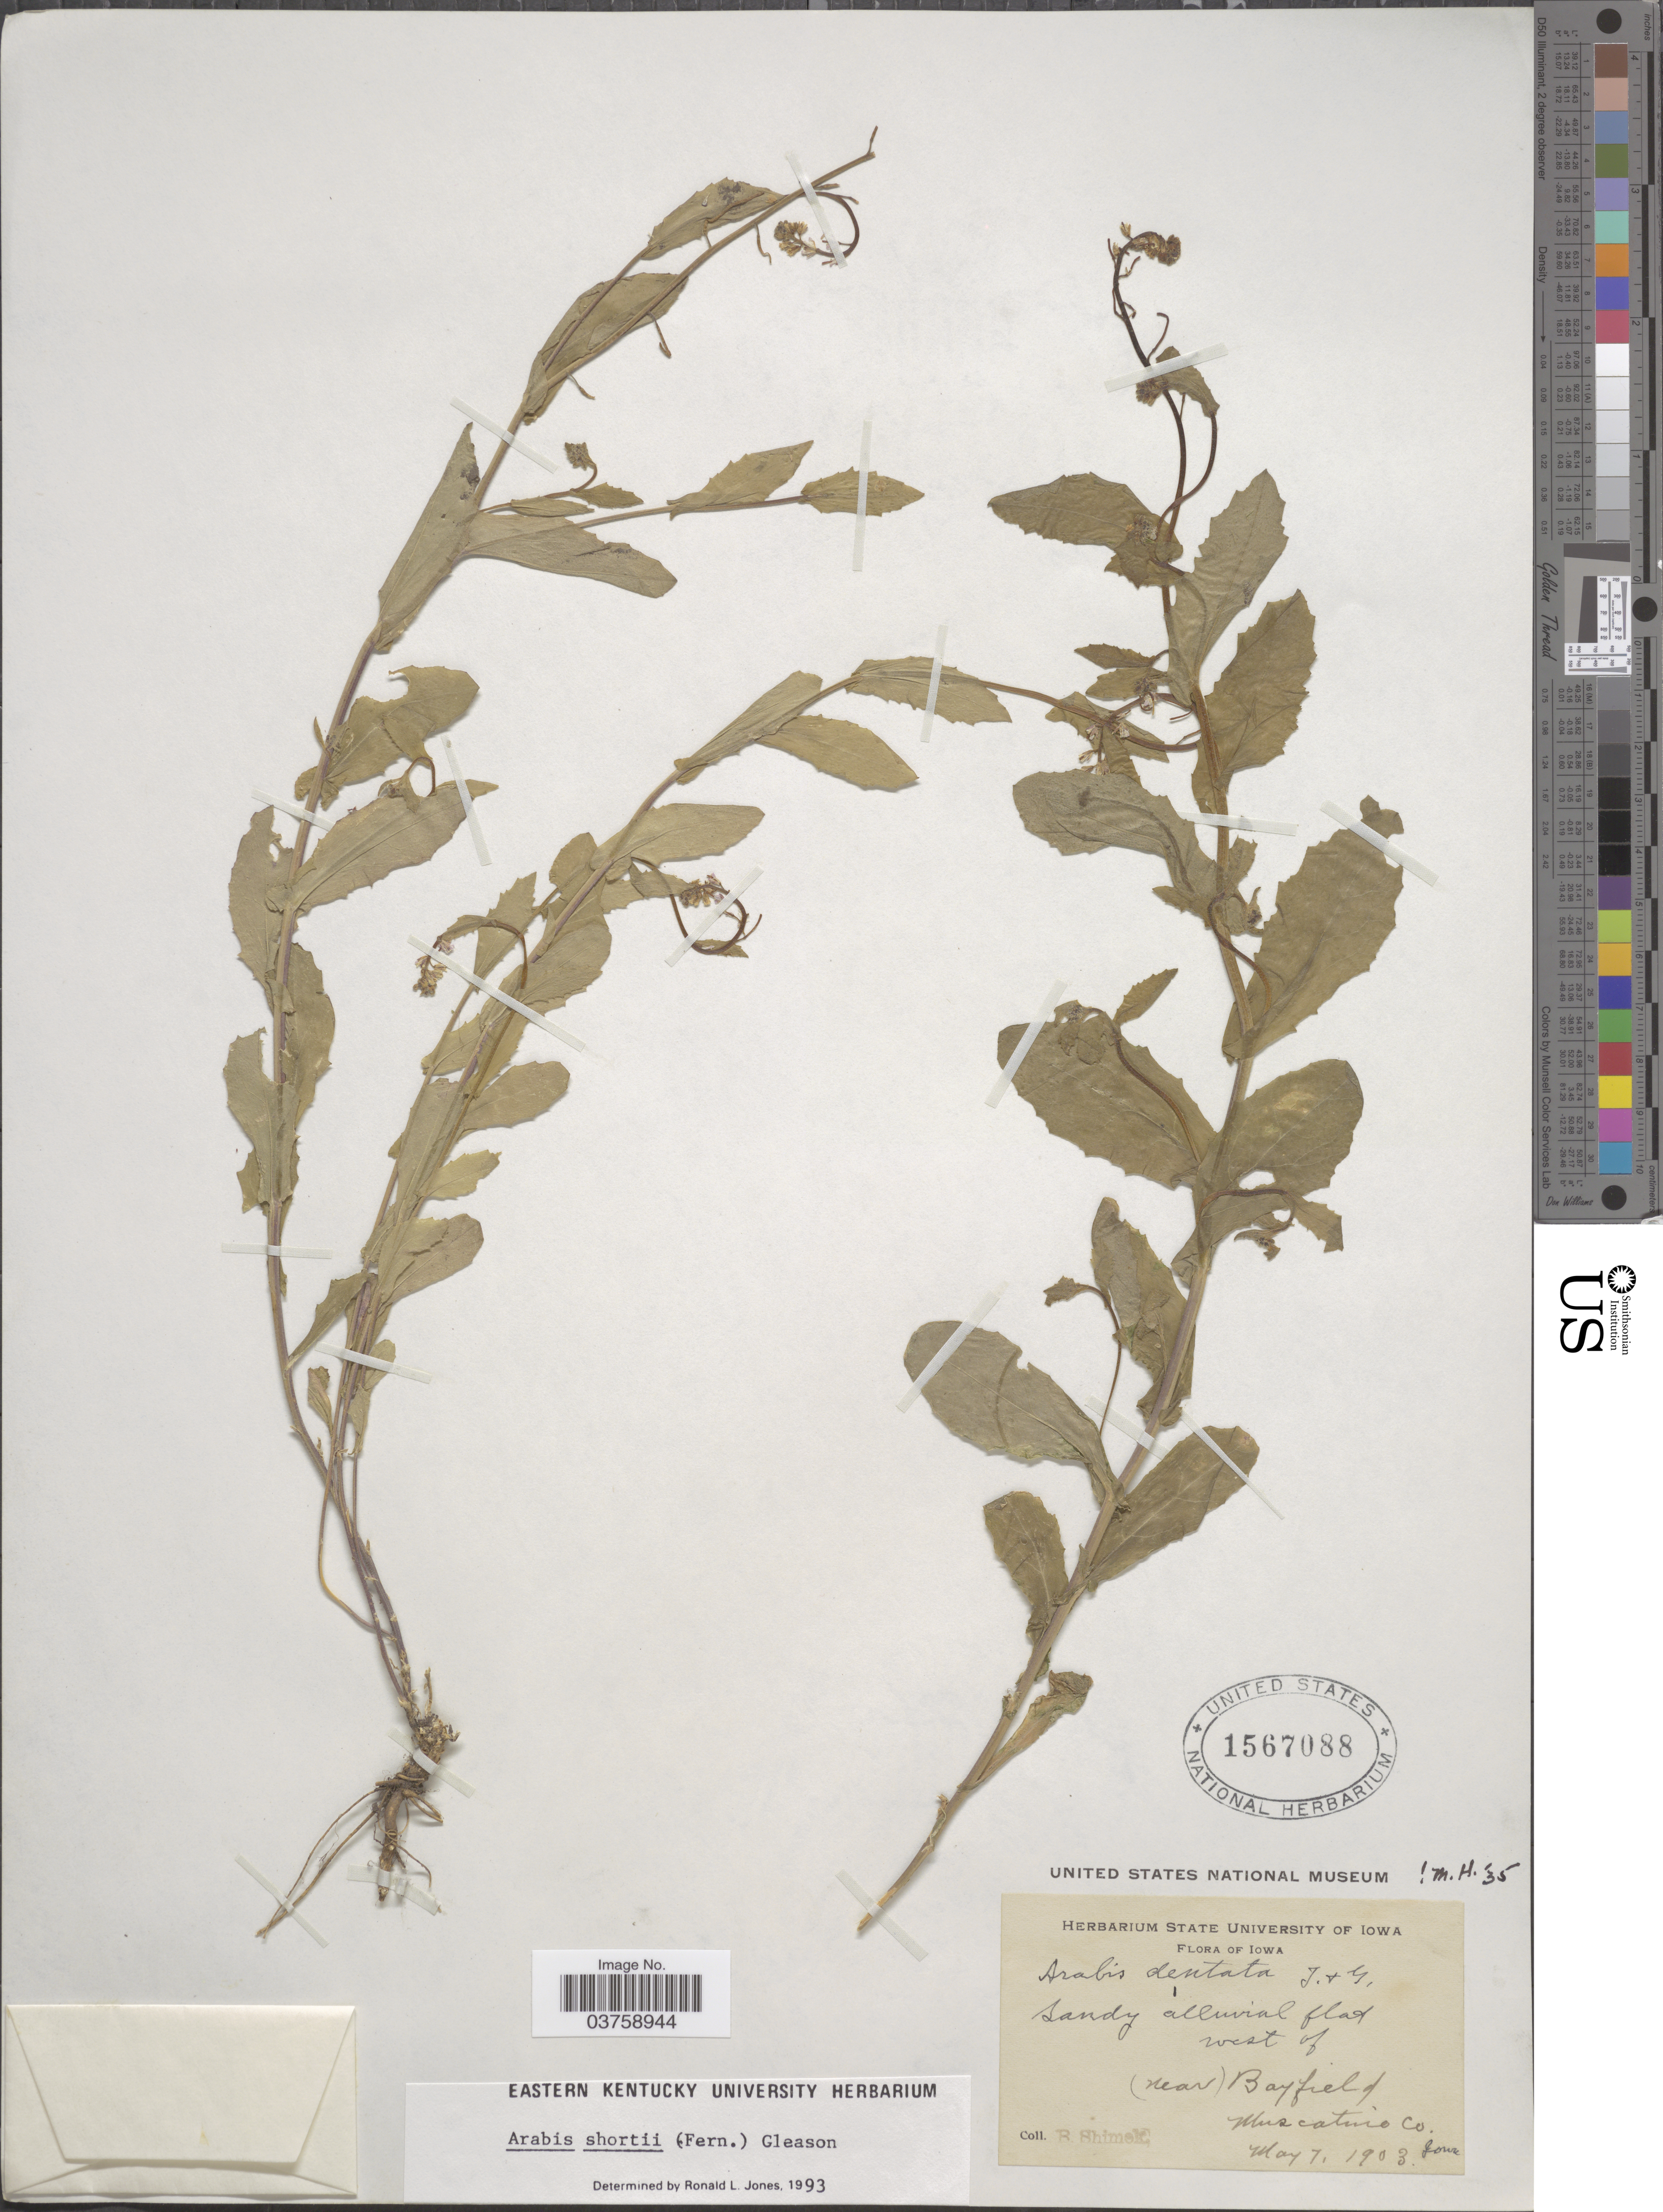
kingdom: Plantae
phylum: Tracheophyta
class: Magnoliopsida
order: Brassicales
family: Brassicaceae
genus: Arabis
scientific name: Arabis shortii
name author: (Fernald) Gleason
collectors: B. Shimek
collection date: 1903-05-07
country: United States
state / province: Iowa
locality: Sandy alluvial flat west of (near) Bayfield. Muscatine Co.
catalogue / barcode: US 1567088